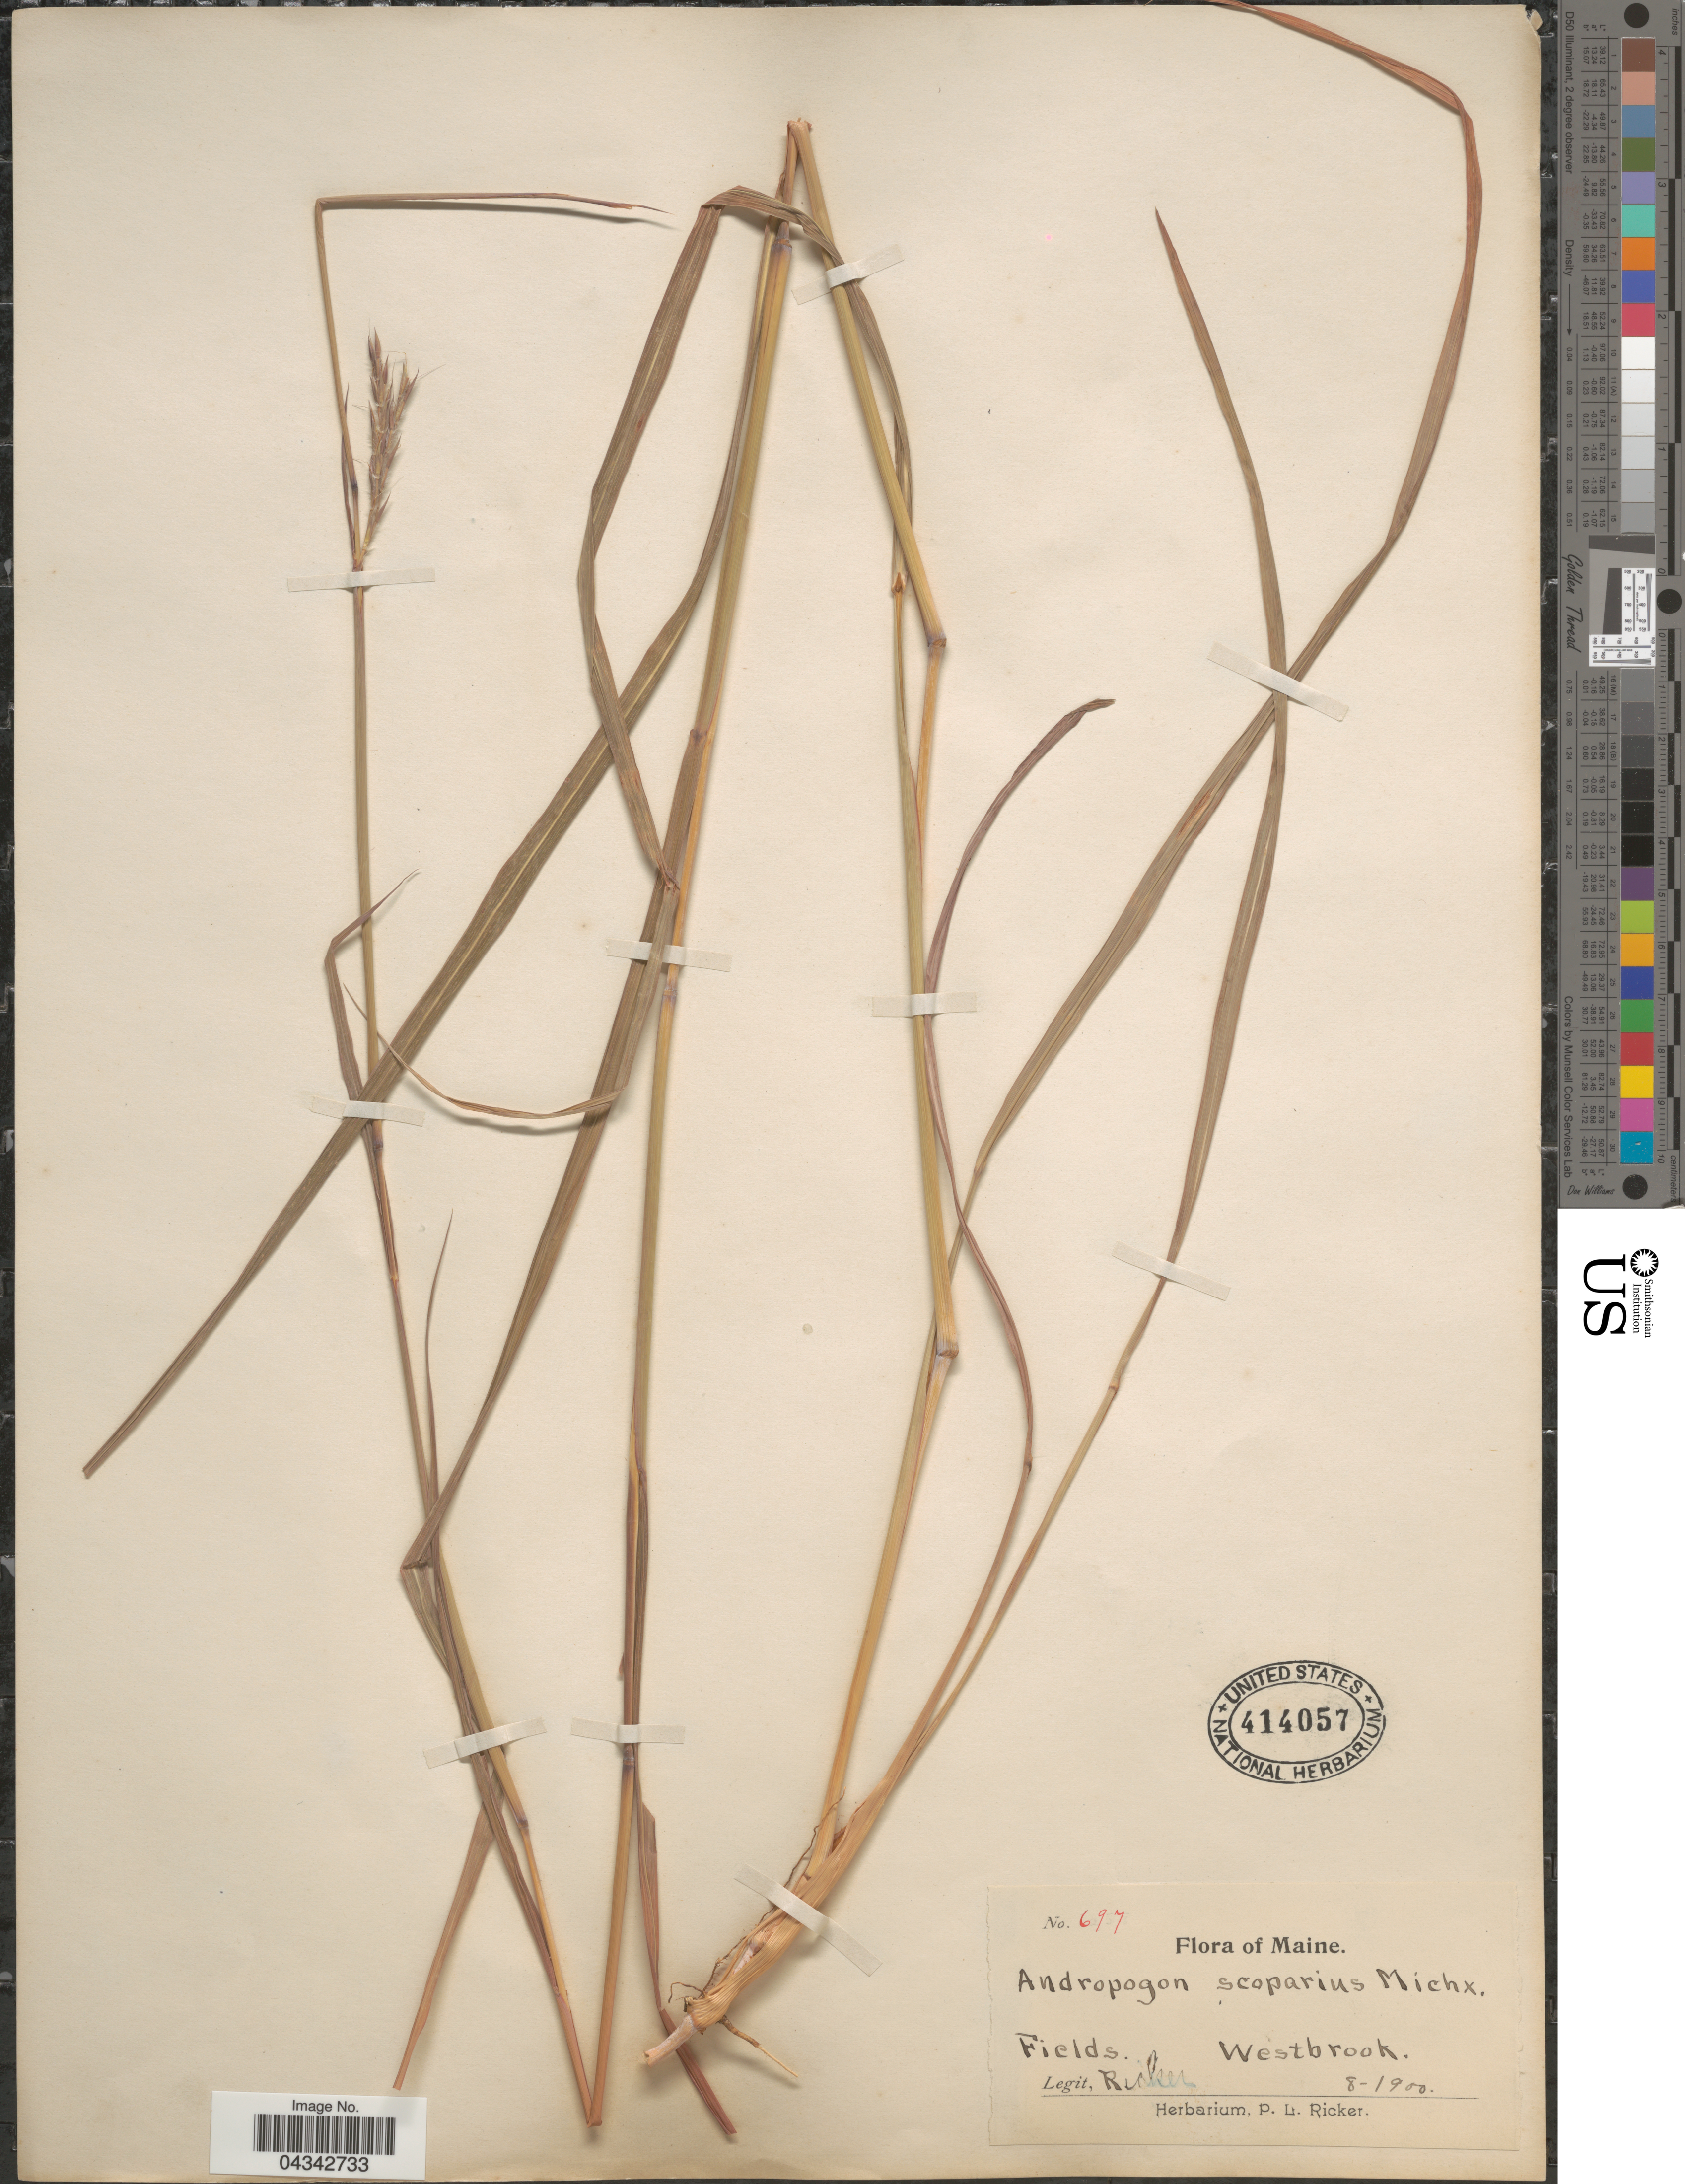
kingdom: Plantae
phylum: Tracheophyta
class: Liliopsida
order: Poales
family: Poaceae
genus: Andropogon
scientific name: Andropogon gerardii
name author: Vitman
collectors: P. Ricker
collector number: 697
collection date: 1900-08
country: United States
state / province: Maine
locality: Fields. Westbrook.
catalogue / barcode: US 414057